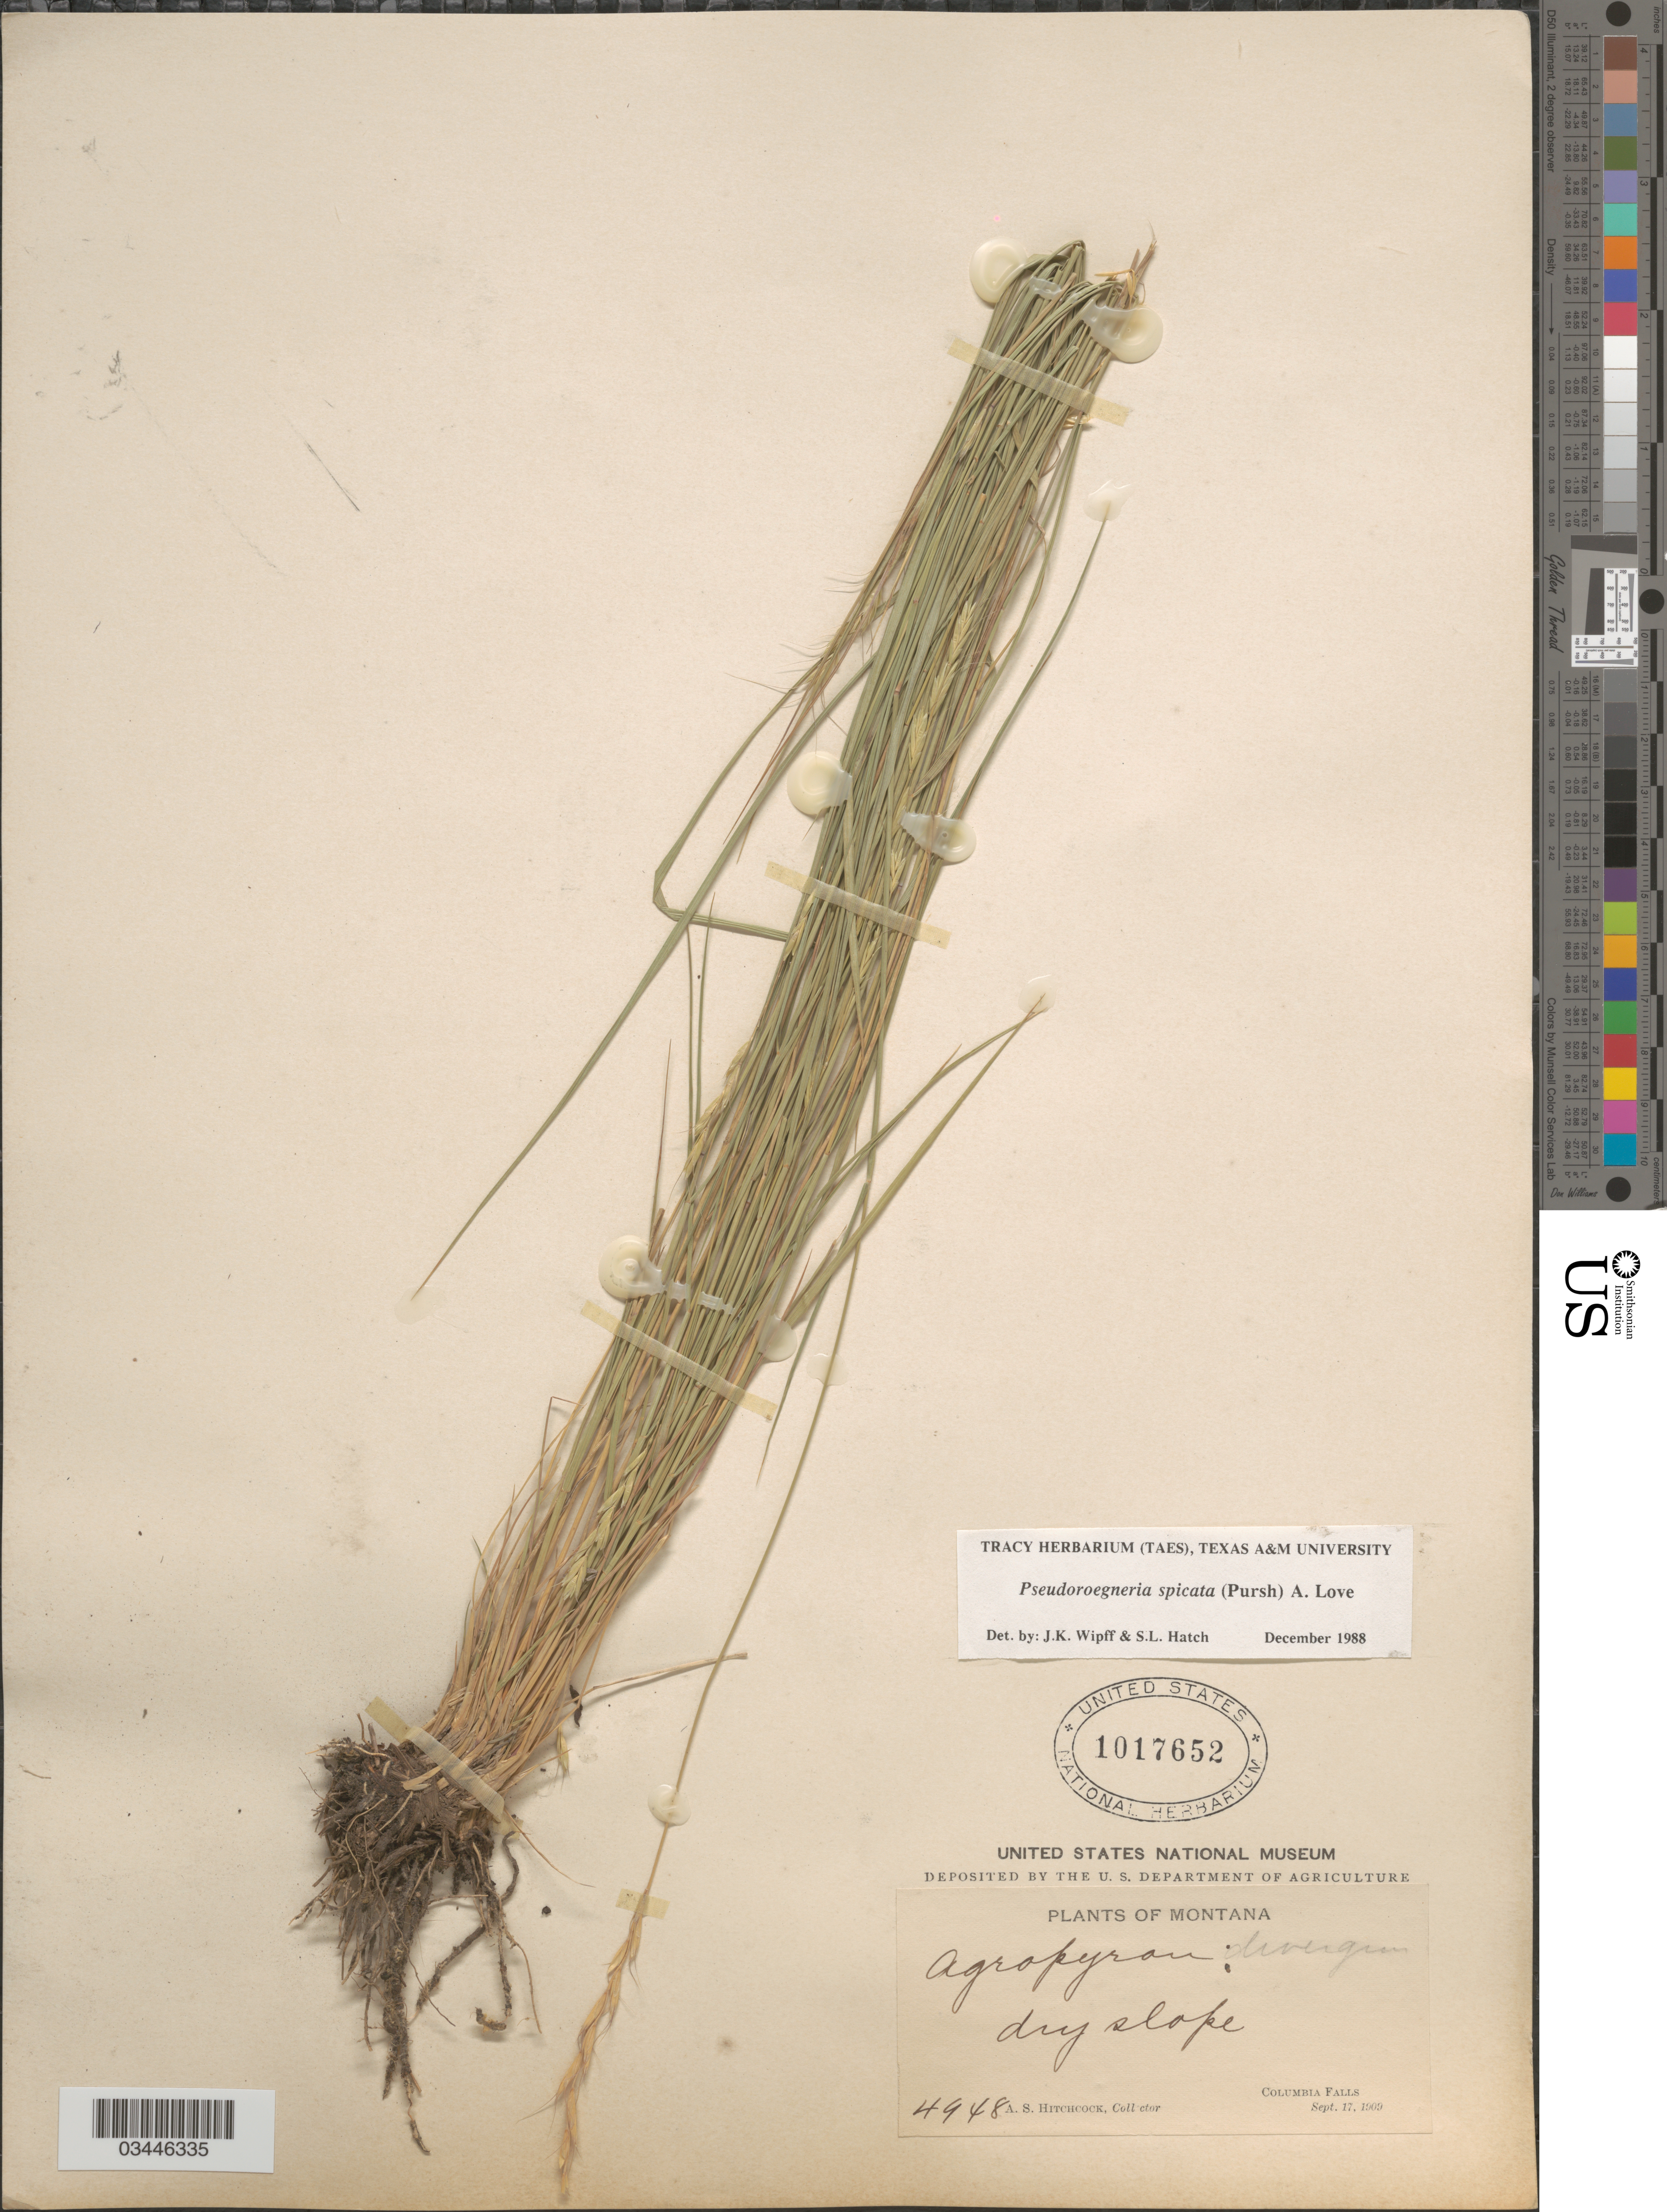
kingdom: Plantae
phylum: Tracheophyta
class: Liliopsida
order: Poales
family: Poaceae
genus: Pseudoroegneria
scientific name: Pseudoroegneria spicata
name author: (Pursh) Á. Löve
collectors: A. S. Hitchcock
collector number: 4948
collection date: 1909-09-17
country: United States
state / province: Montana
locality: Dry slope. Columbia Falls.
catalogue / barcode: US 1017652